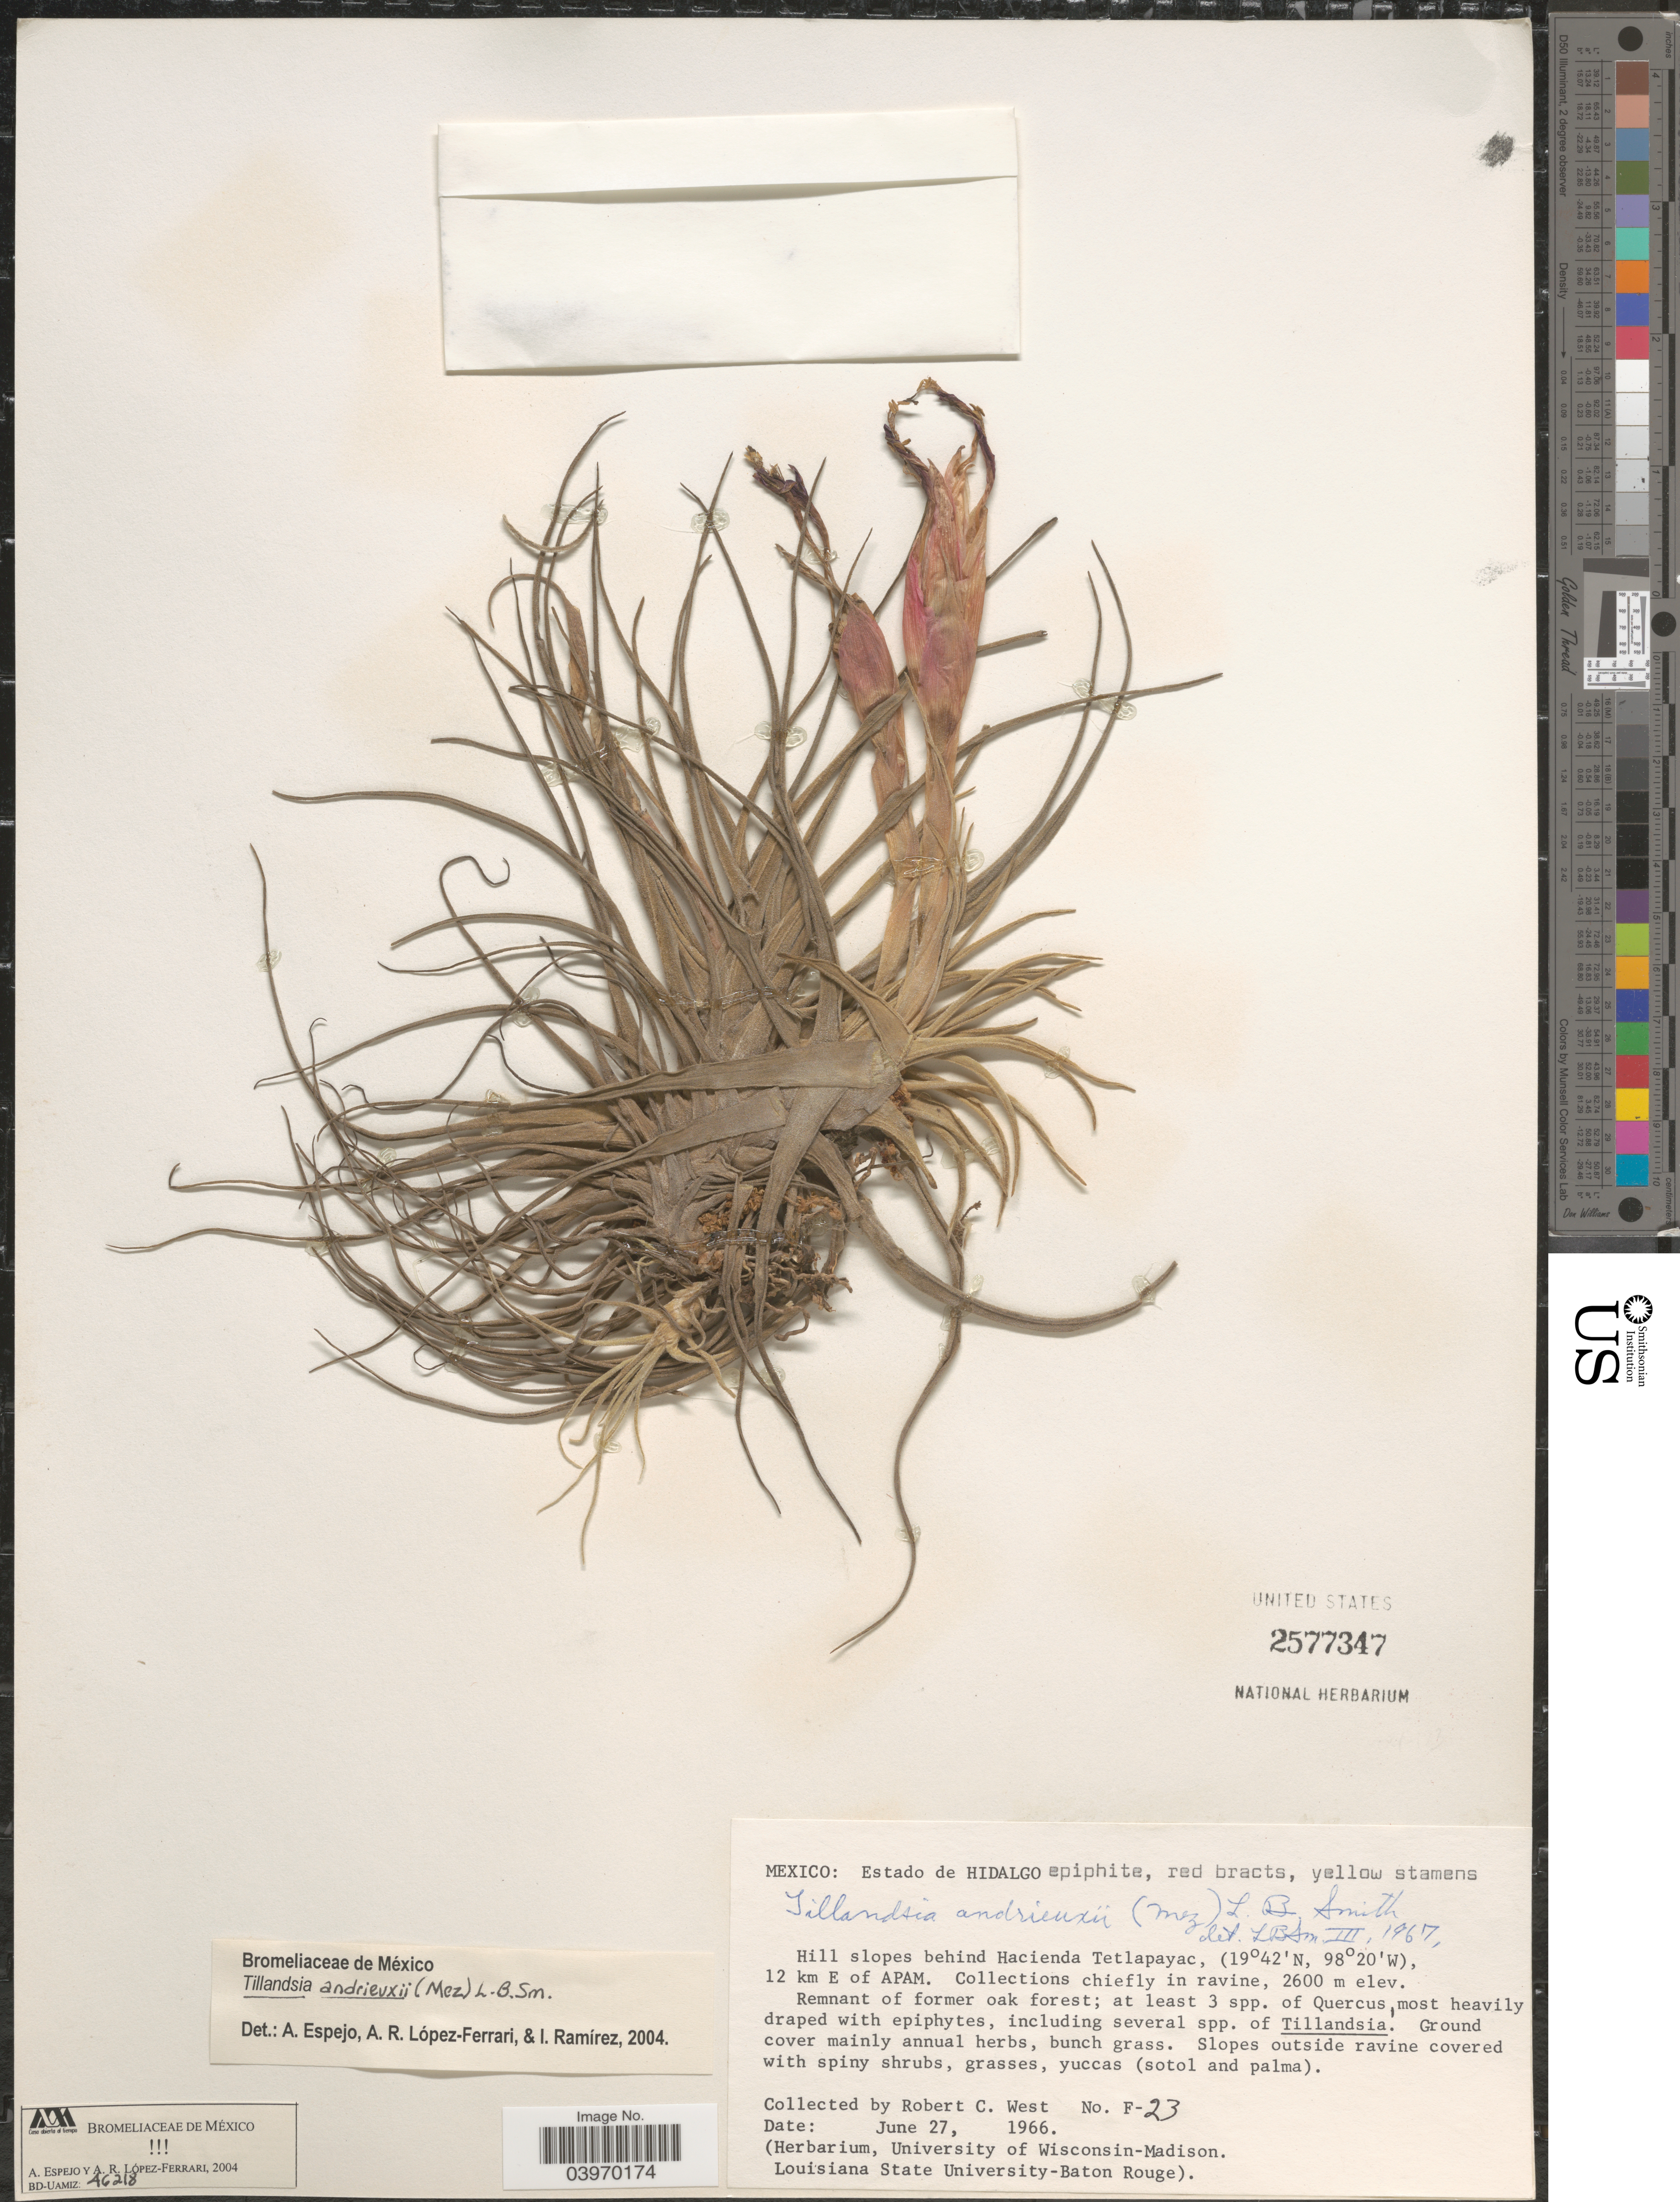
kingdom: Plantae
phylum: Tracheophyta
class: Liliopsida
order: Poales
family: Bromeliaceae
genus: Tillandsia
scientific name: Tillandsia andrieuxii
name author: (Mez) L.B. Sm.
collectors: R. West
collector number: F-23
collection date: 1966-06-27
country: Mexico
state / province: Hidalgo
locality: Hill slopes behind Hacienda Tetlapayac, 12 km E of APAM.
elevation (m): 2600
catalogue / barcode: US 2577347